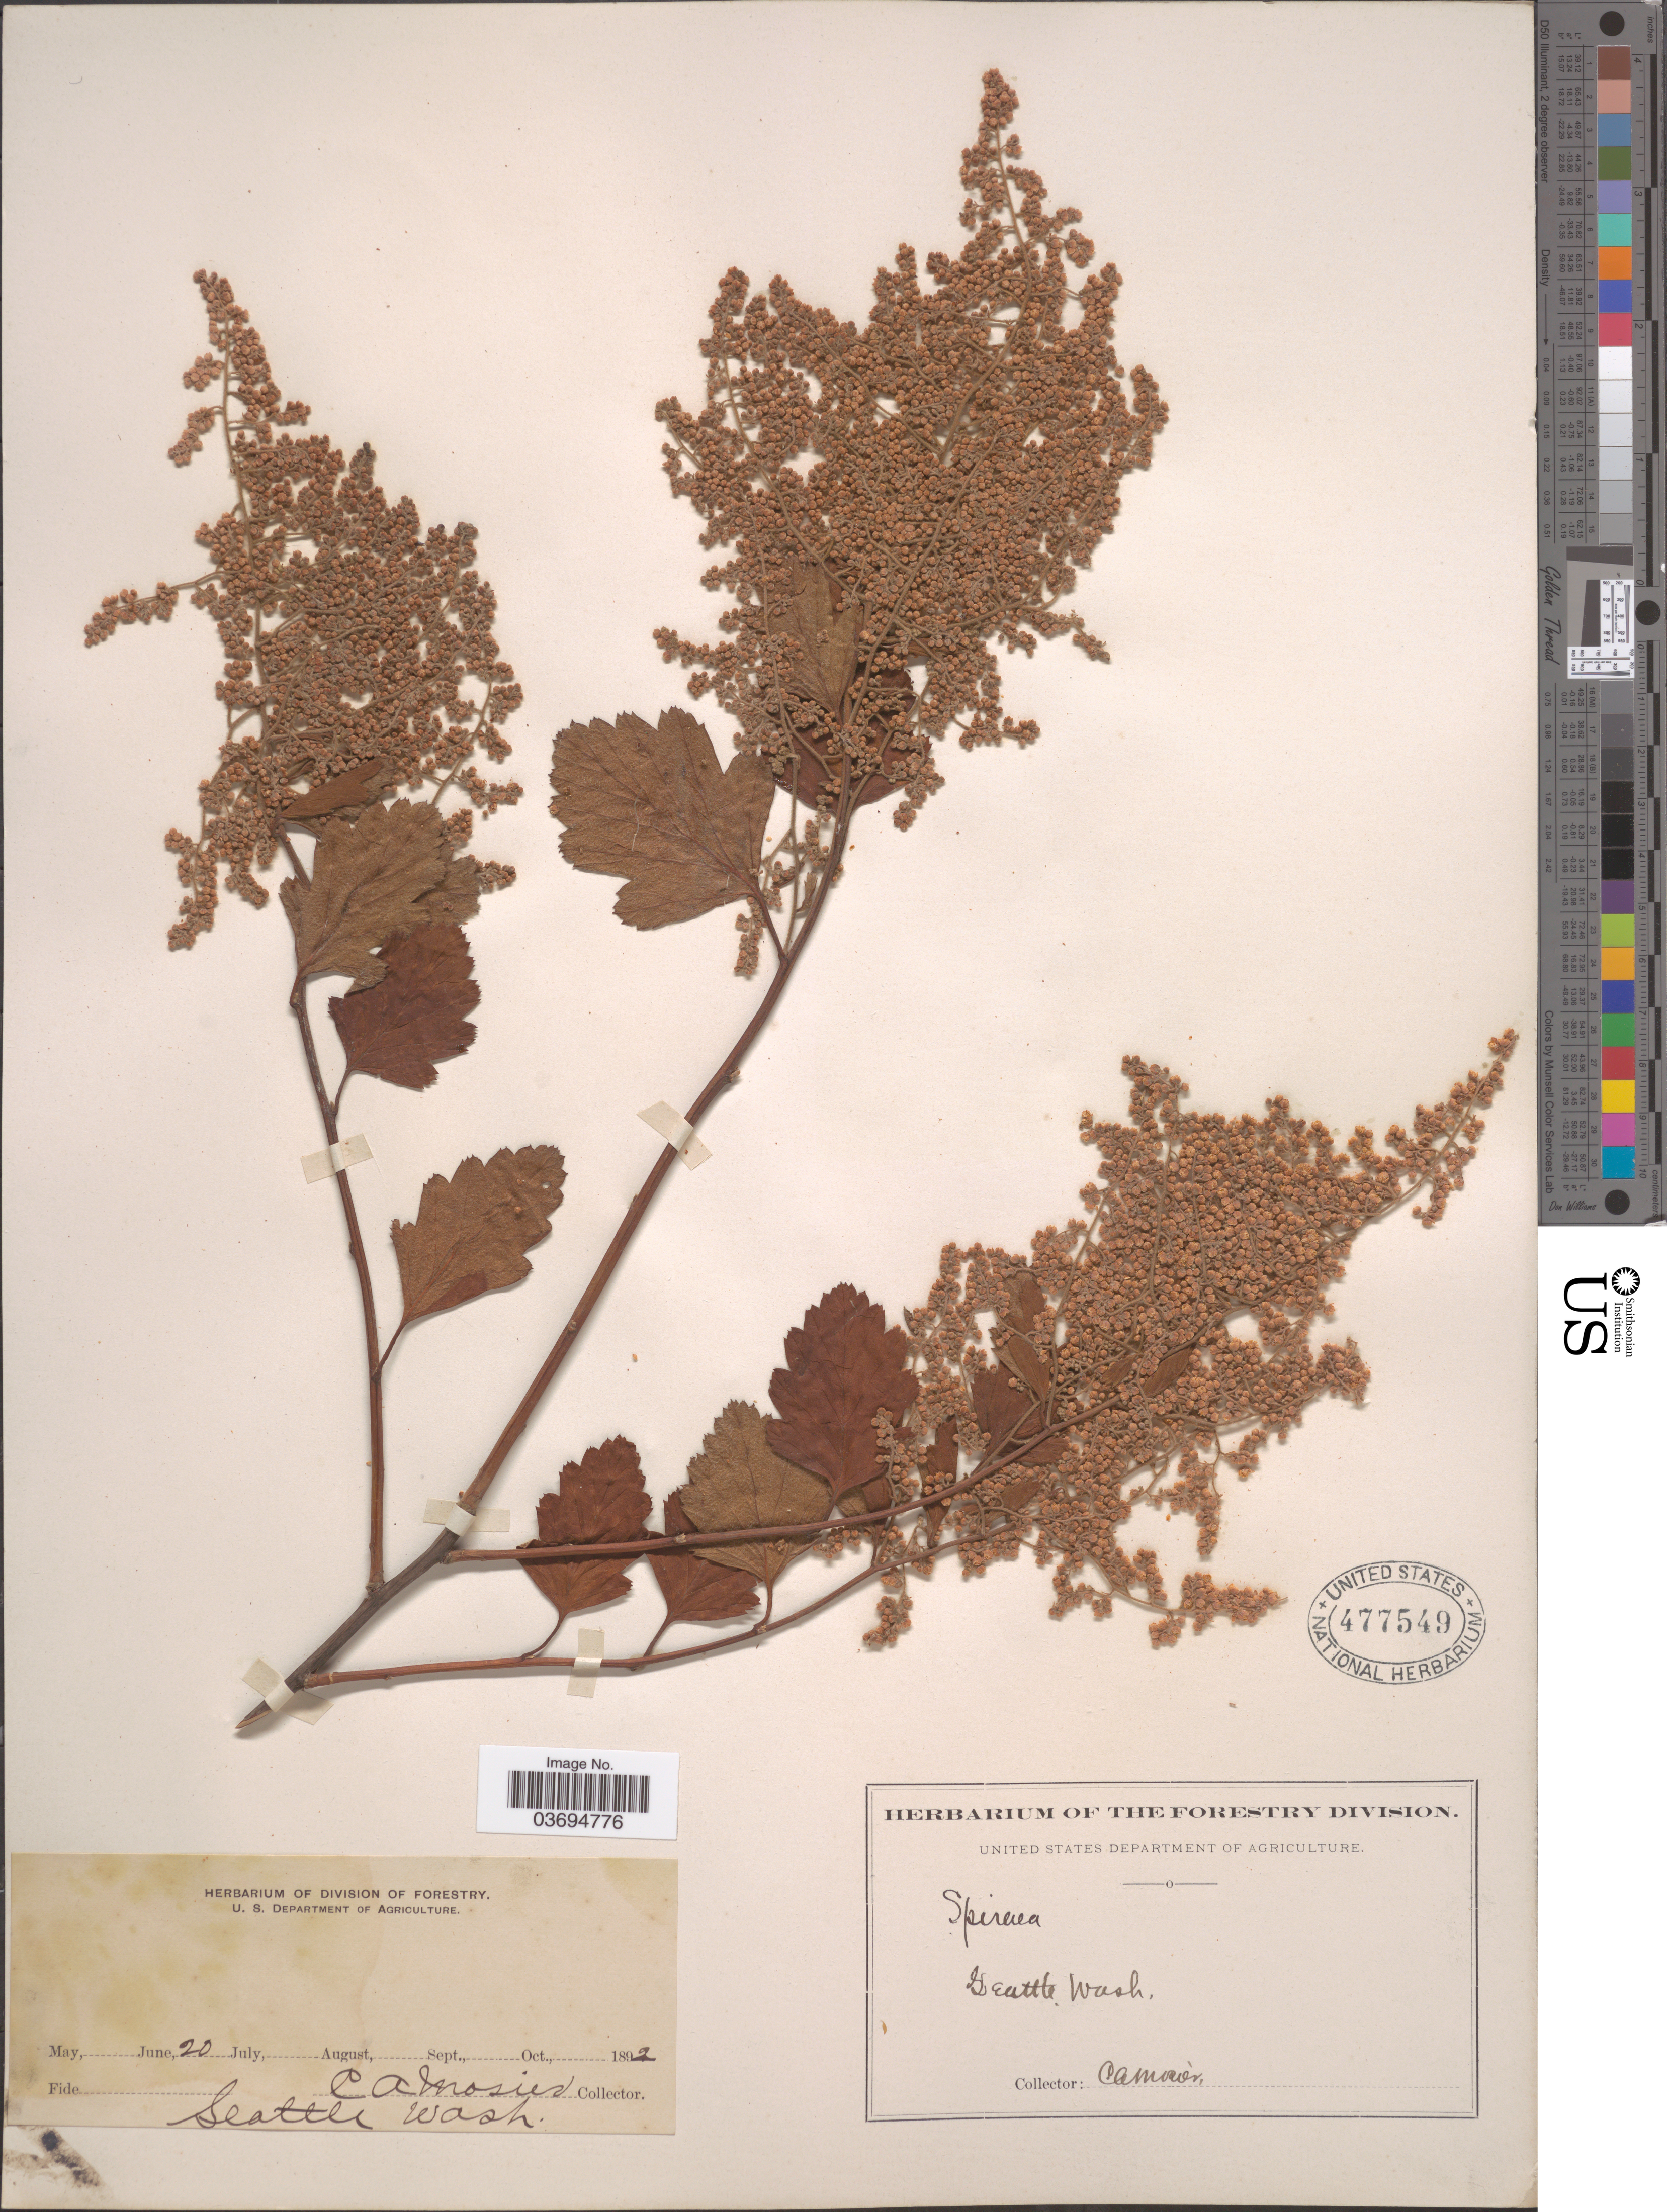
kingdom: Plantae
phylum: Tracheophyta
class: Magnoliopsida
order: Rosales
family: Rosaceae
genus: Holodiscus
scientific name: Holodiscus discolor var. discolor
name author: (Pursh) Maxim.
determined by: Strong, Mark T., (BOT), Smithsonian Institution - National Museum of Natural History (UNITED STATES)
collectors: C. A. Mosier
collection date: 1892-06-20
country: United States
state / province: Washington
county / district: King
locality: Seattle.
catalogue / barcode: US 477549